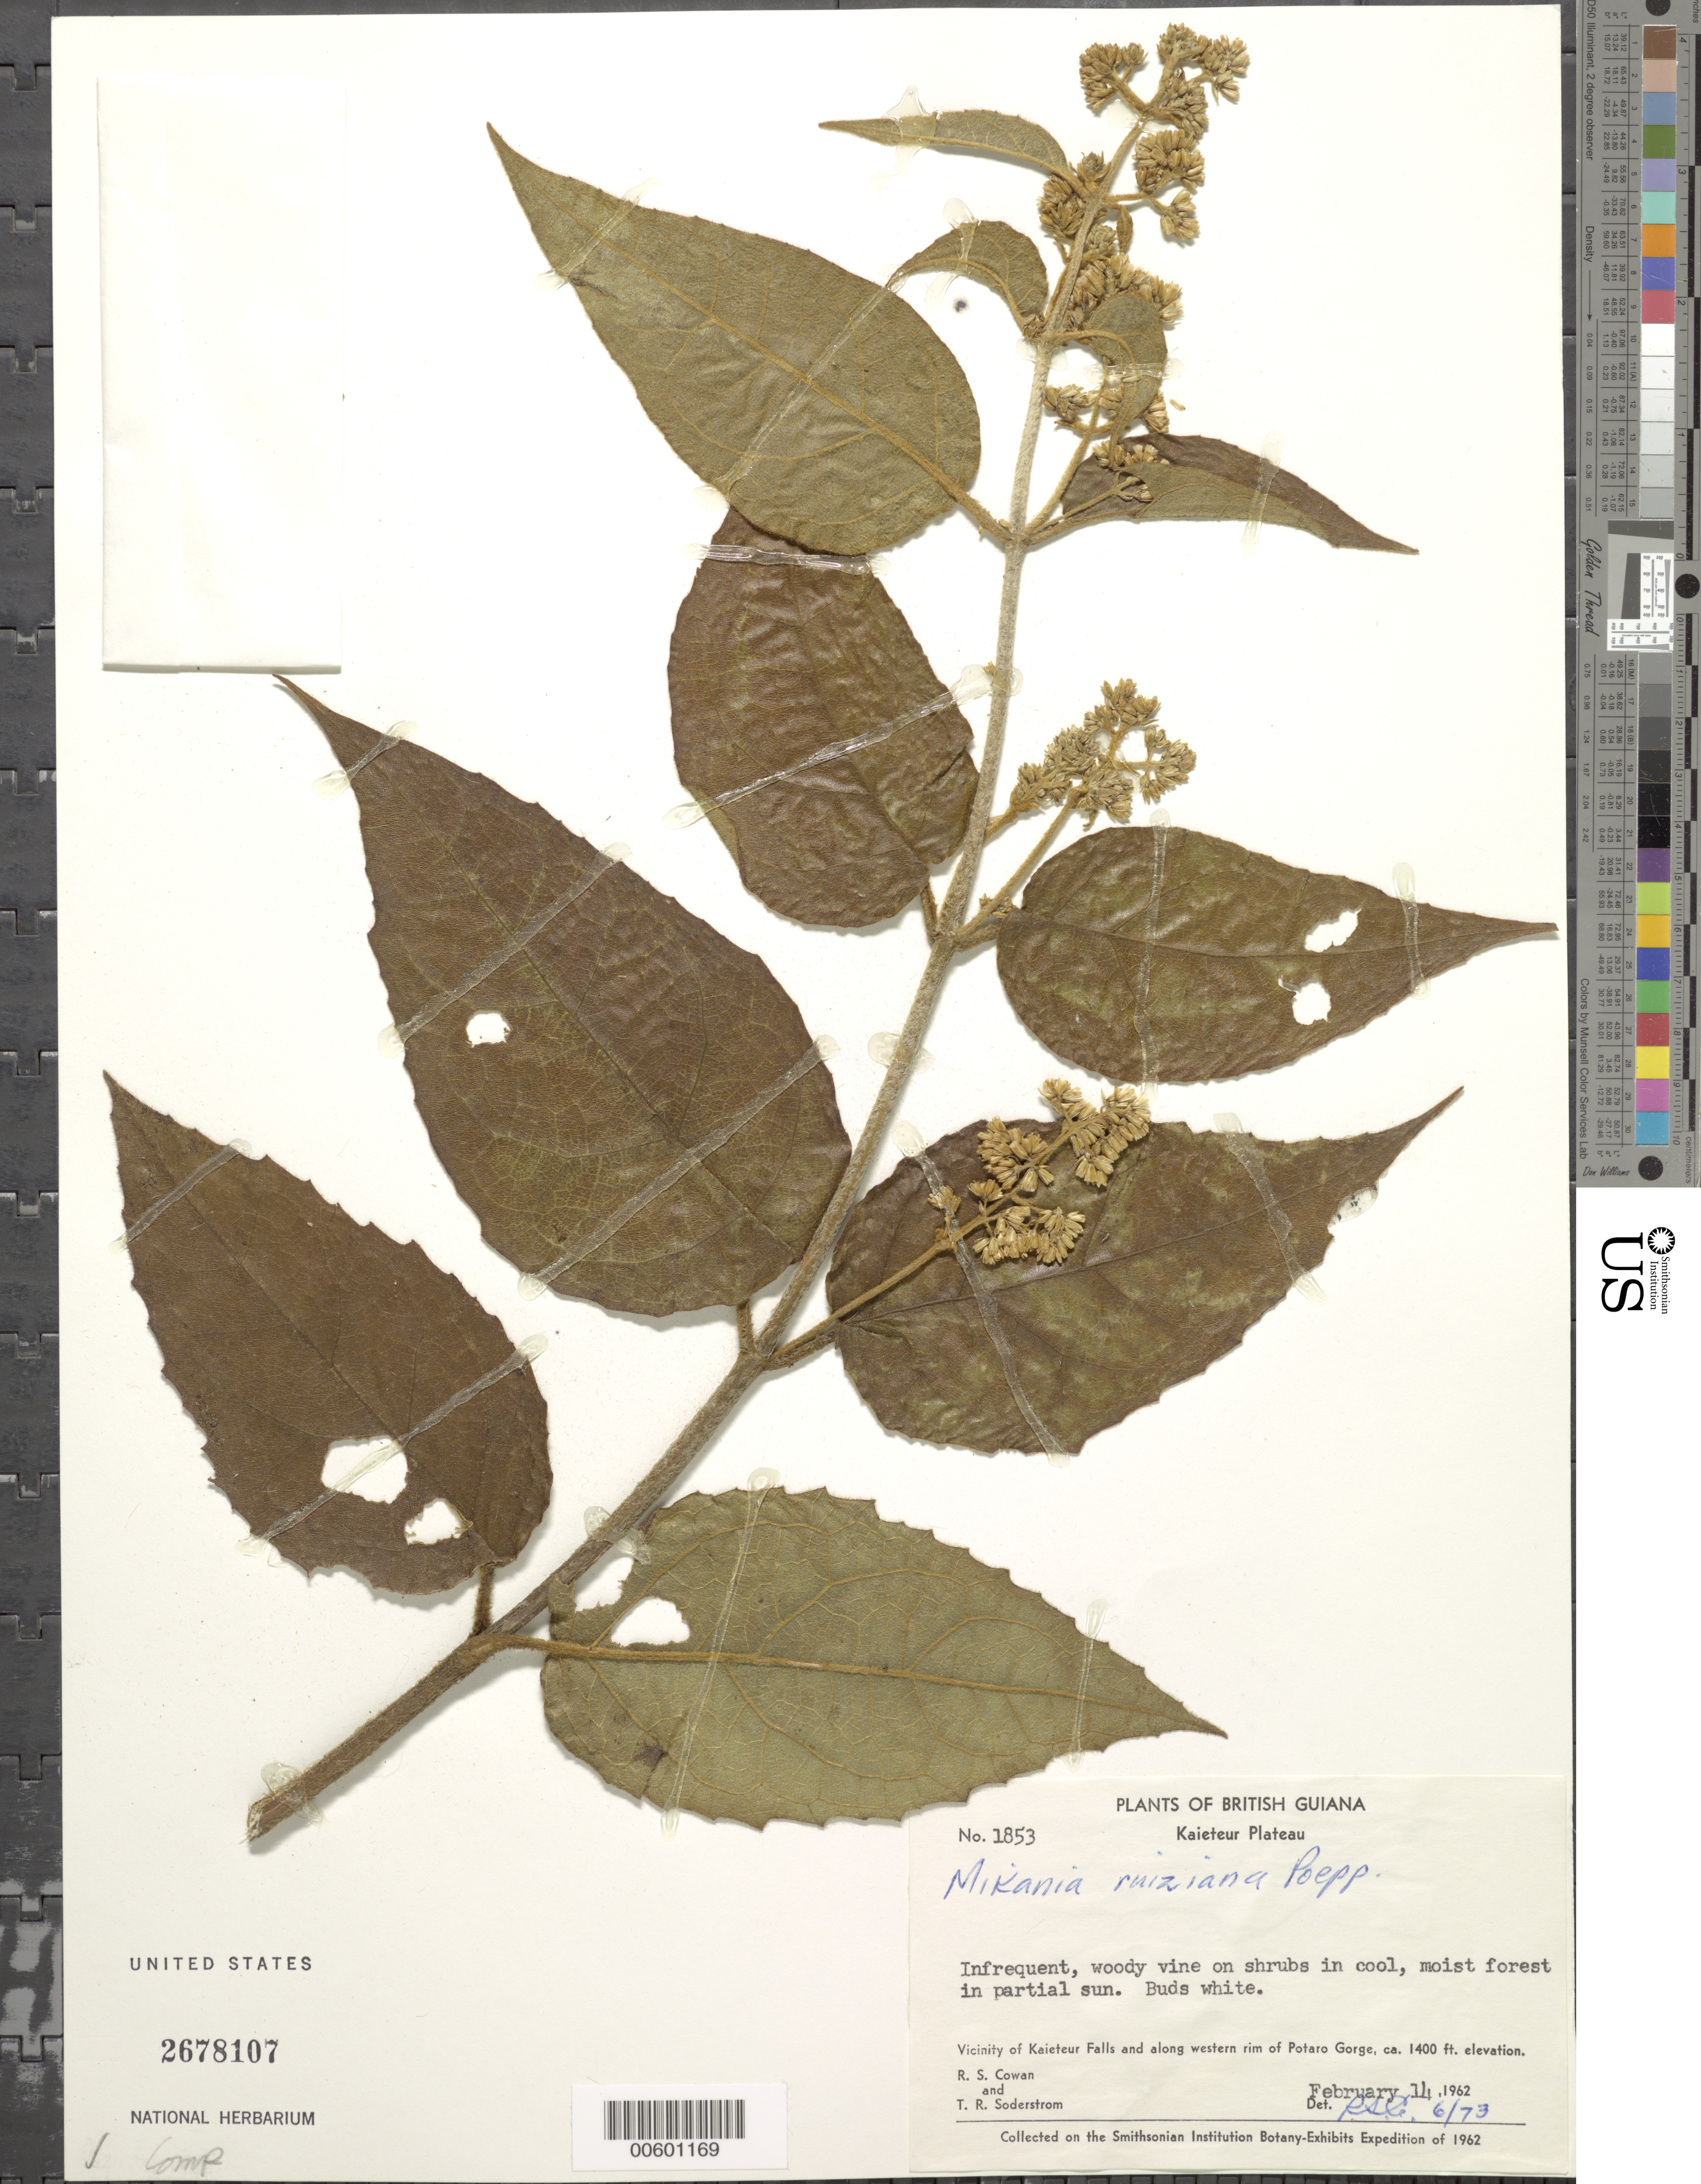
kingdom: Plantae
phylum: Tracheophyta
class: Magnoliopsida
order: Asterales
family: Asteraceae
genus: Mikania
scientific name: Mikania ruiziana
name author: Poepp.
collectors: R. S. Cowan & T. R. Soderstrom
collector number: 1853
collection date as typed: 14-Feb-62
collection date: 1962-02-14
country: Guyana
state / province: Potaro-Siparuni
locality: Kaieteur Plateau, vicinity of Kaieteur Falls and western rim of Potaro Gorge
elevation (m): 427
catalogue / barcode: US 2678107